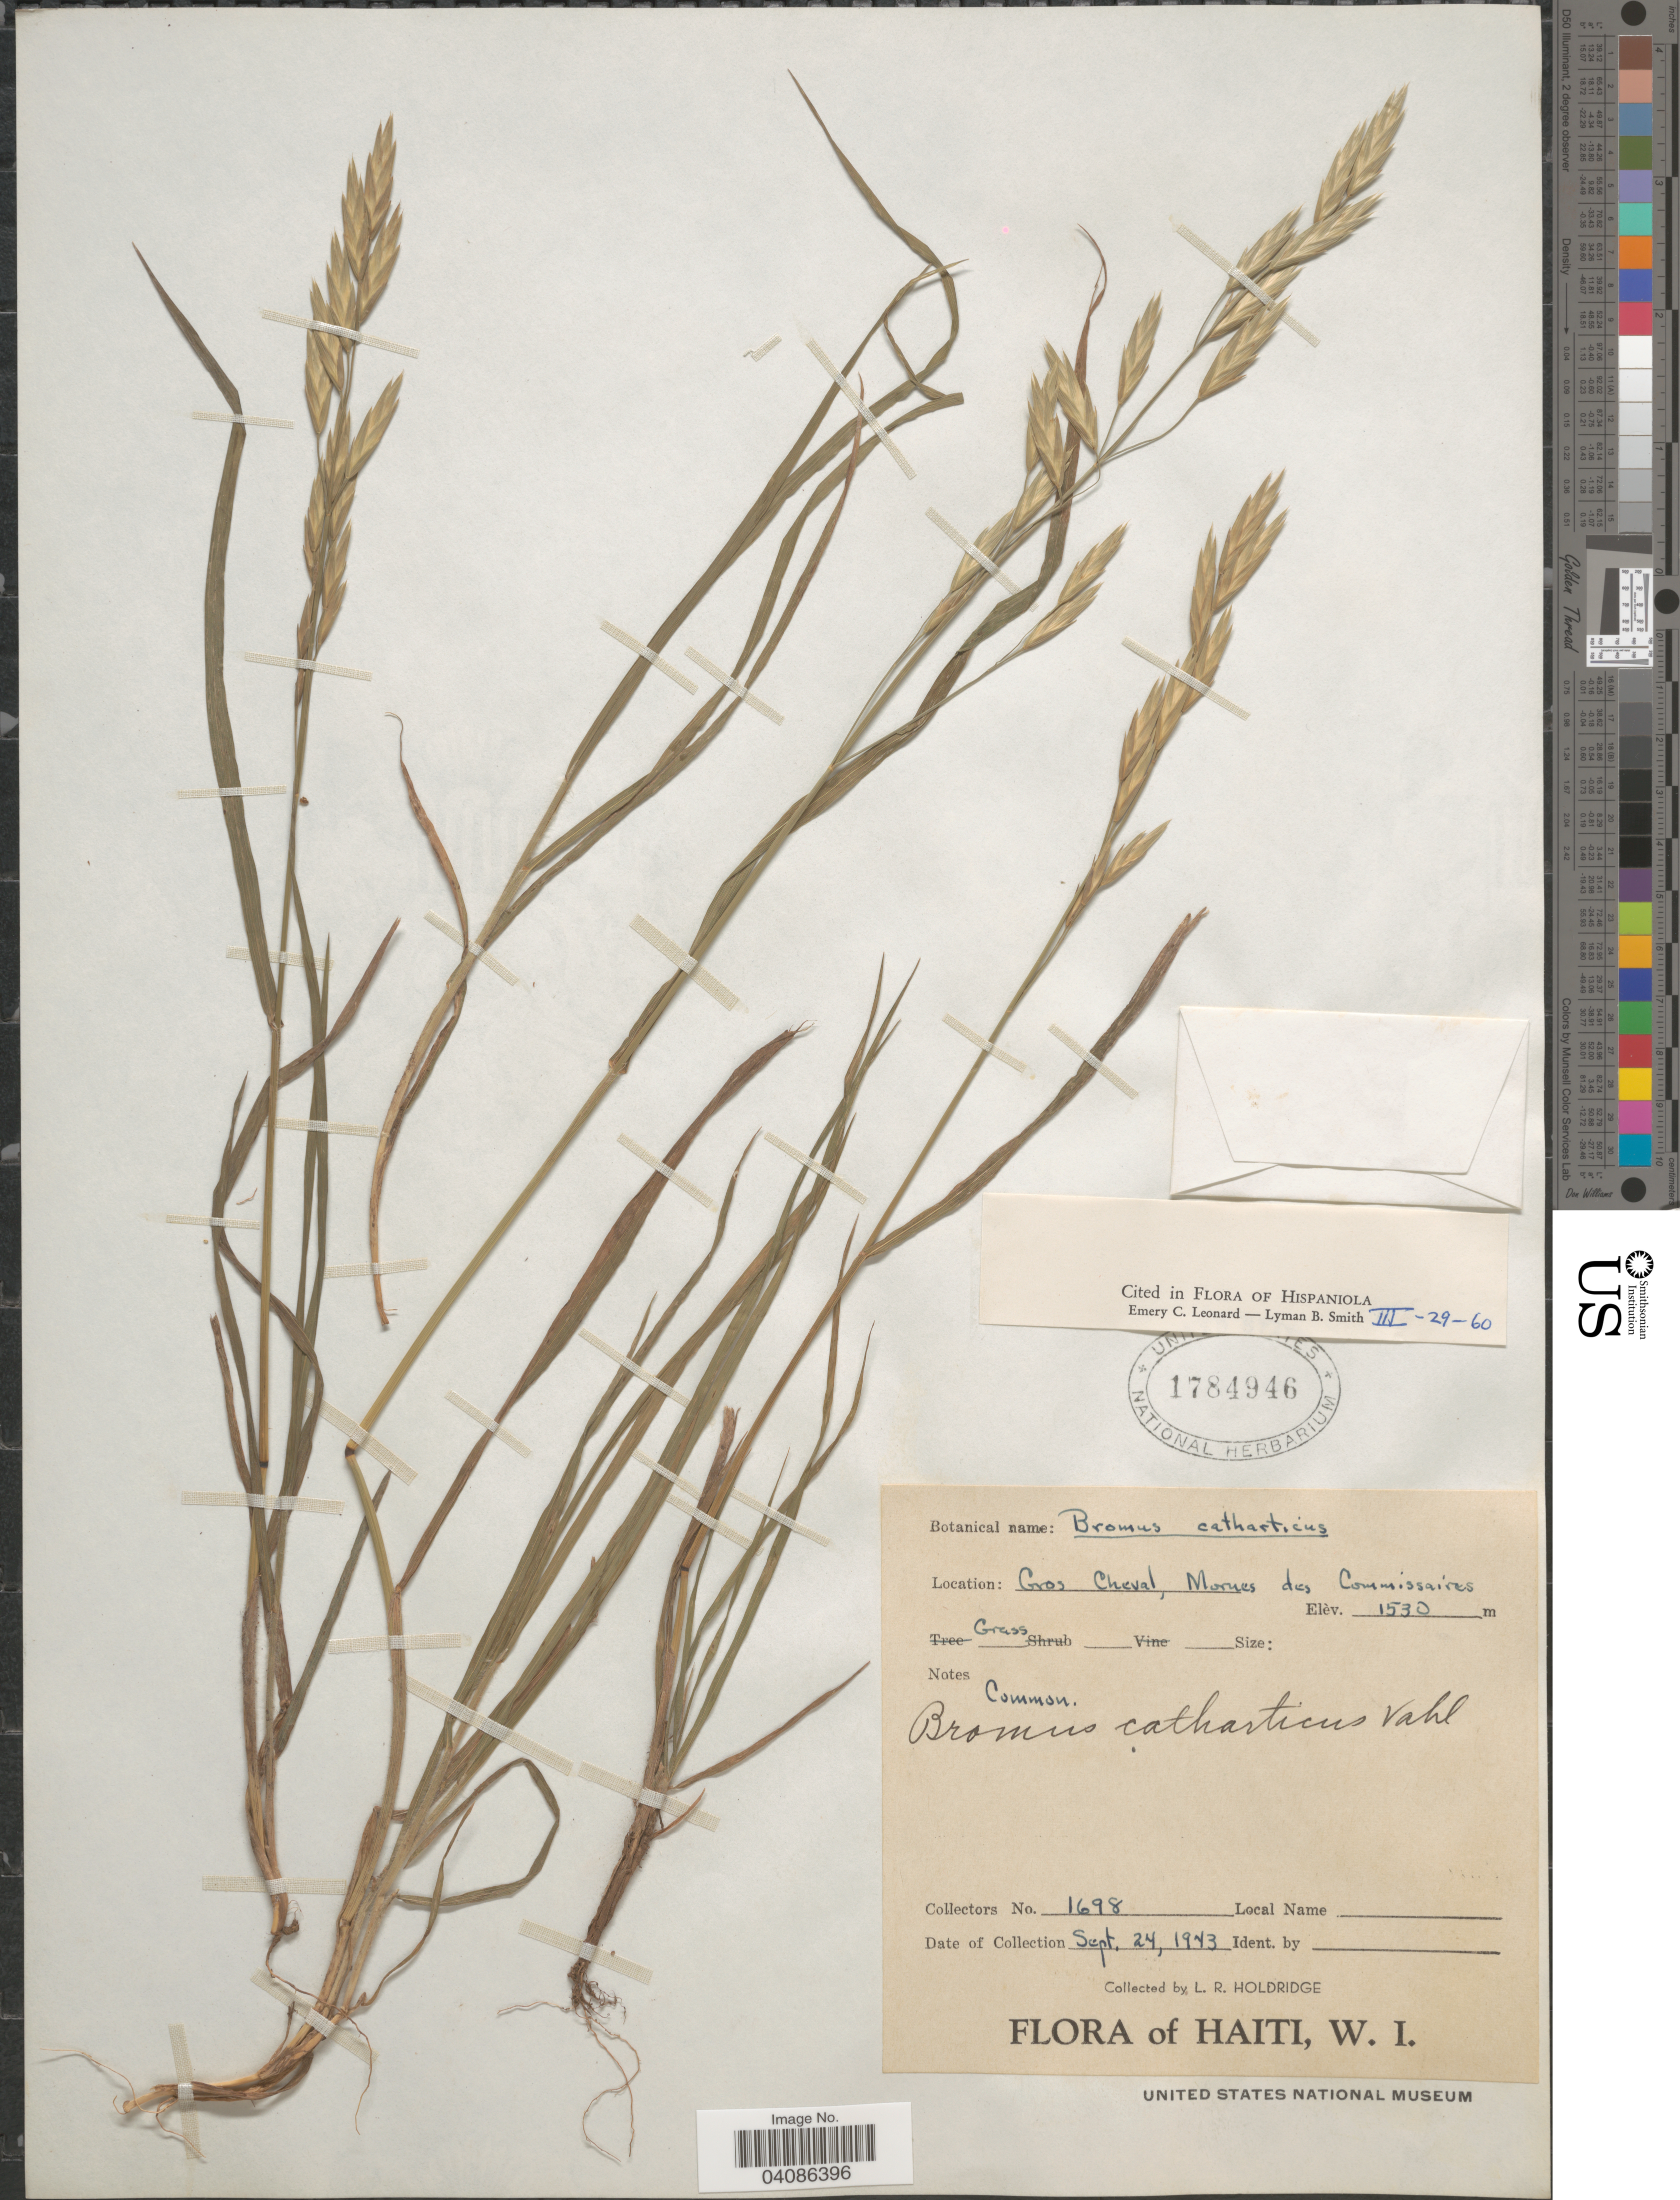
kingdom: Plantae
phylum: Tracheophyta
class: Liliopsida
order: Poales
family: Poaceae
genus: Bromus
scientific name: Bromus catharticus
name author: Vahl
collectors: L. Holdridge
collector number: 1698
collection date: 1943-09-24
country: Haiti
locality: W.I. Gros Cheval, Mornes des Commissaires.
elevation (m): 1530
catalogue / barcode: US 1784946